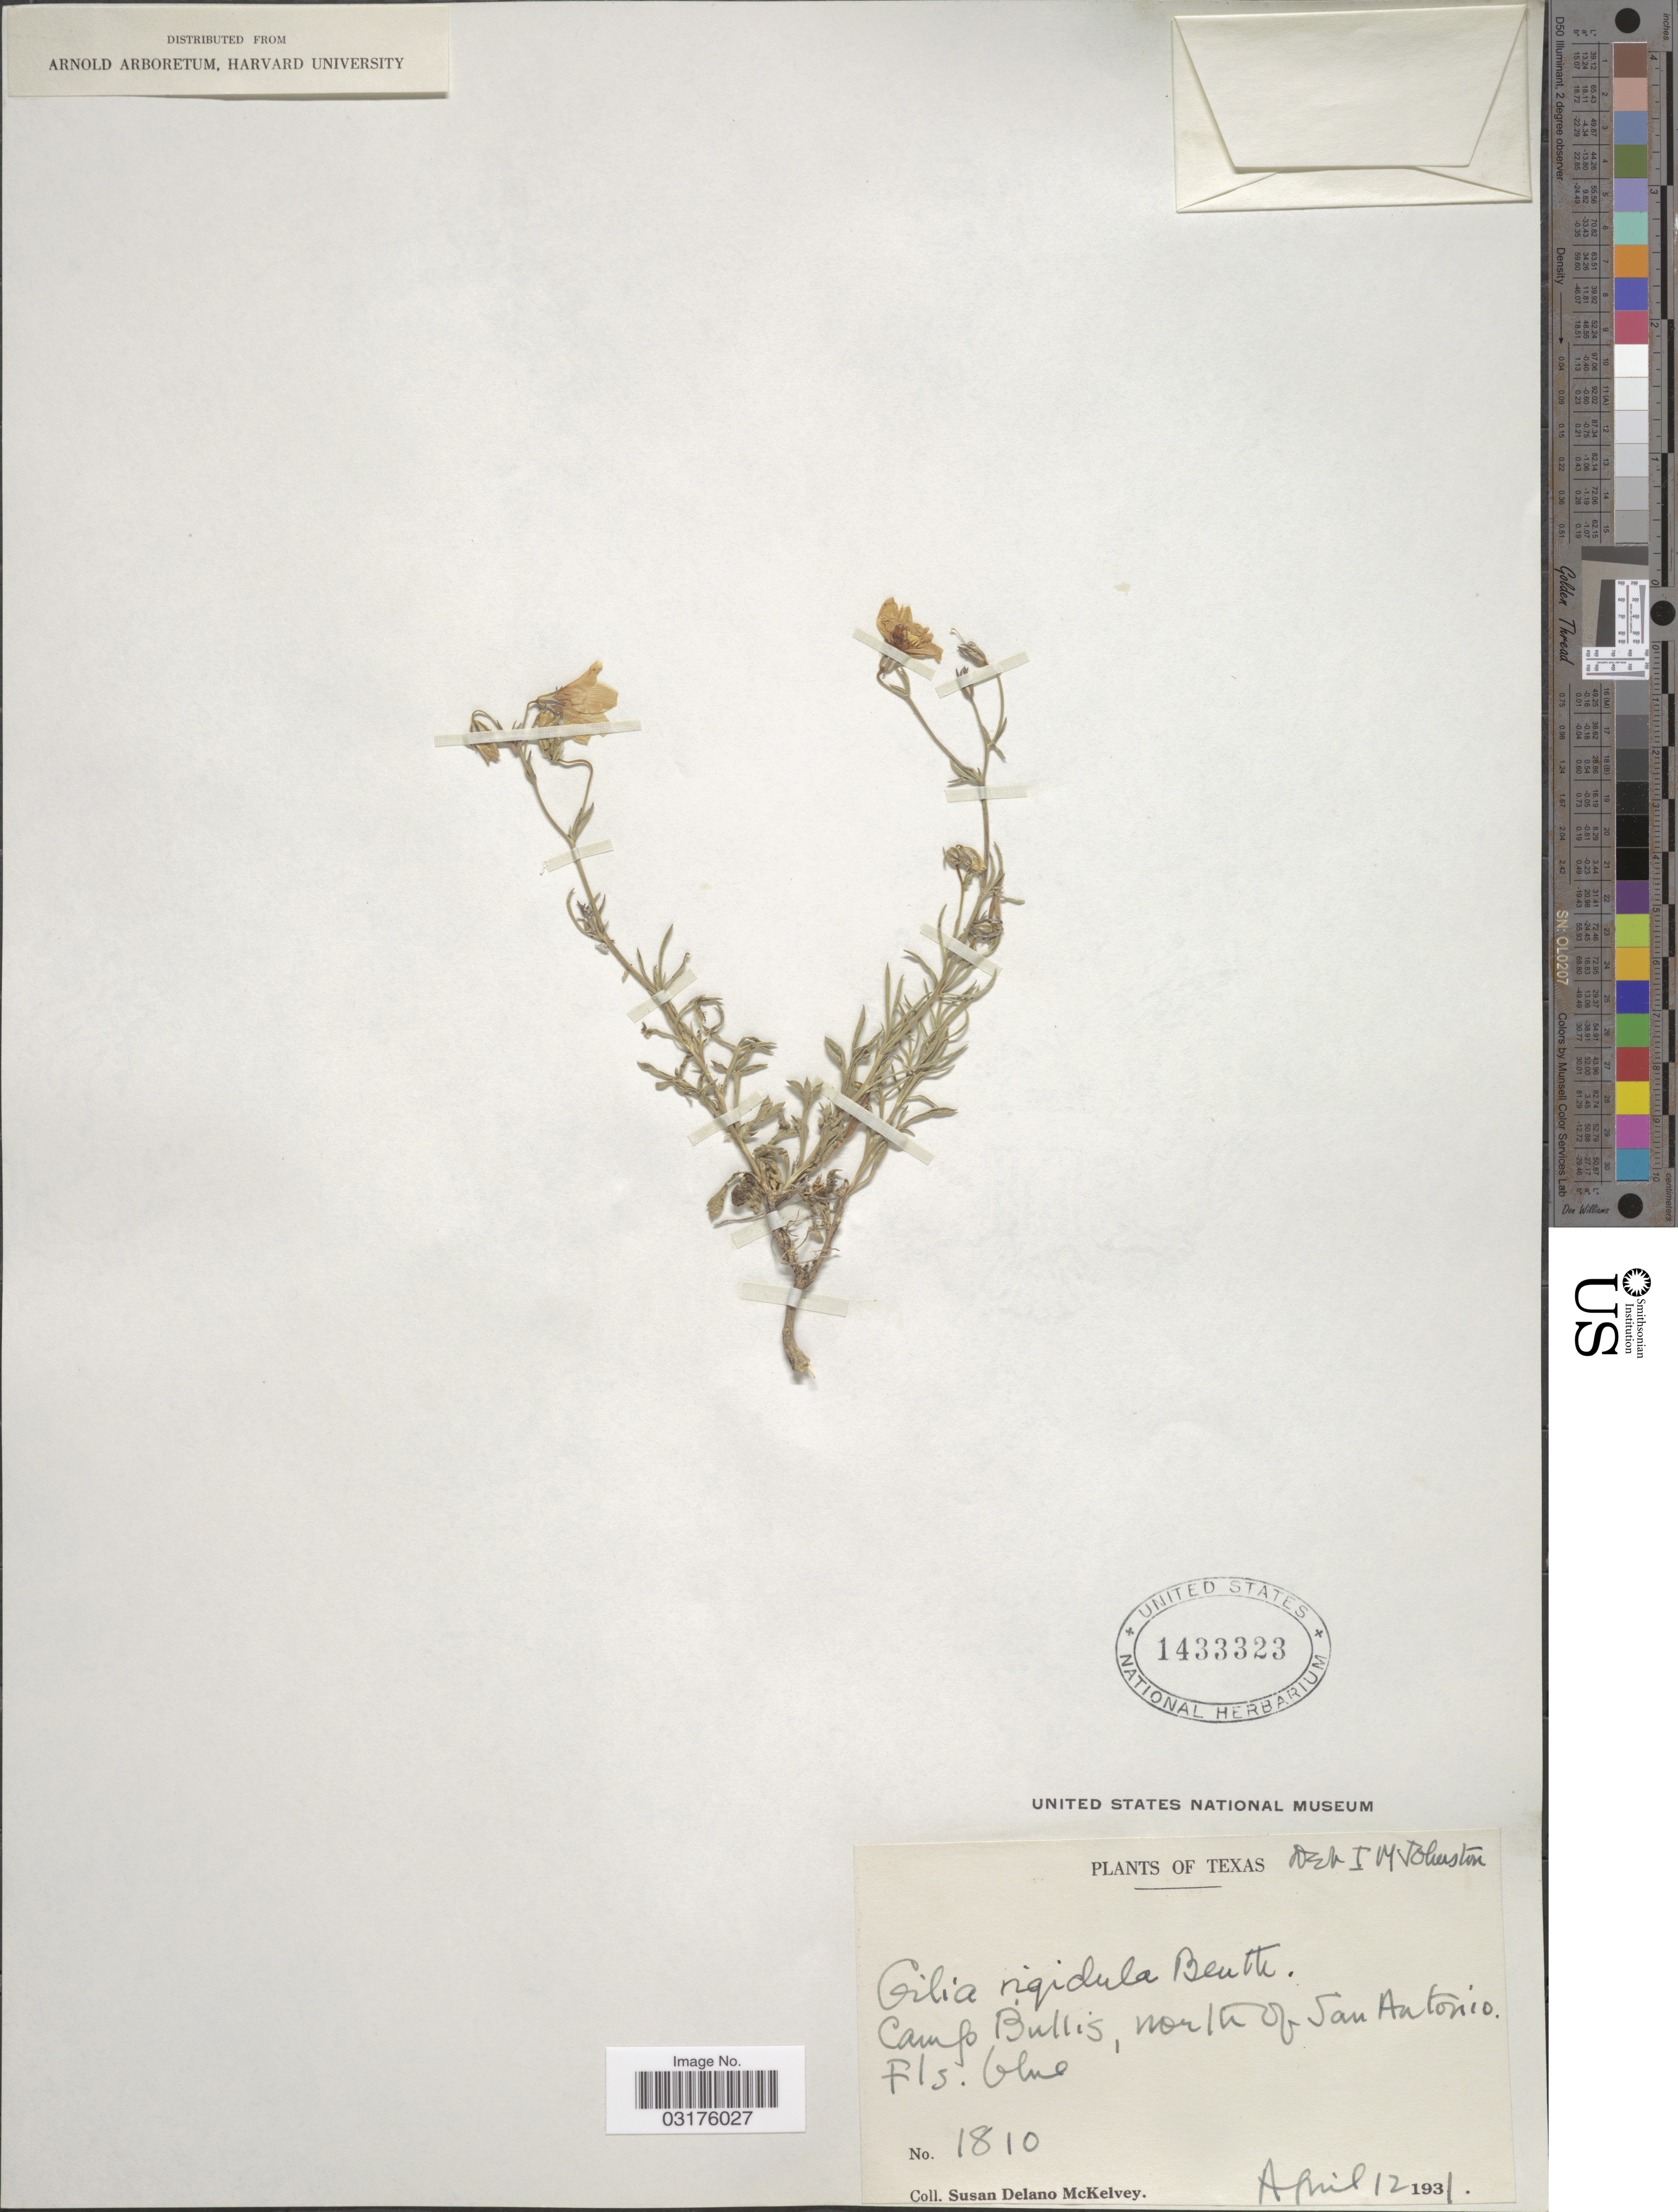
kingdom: Plantae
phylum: Tracheophyta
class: Magnoliopsida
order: Ericales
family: Polemoniaceae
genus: Giliastrum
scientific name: Giliastrum rigidulum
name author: (Benth.) Rydb.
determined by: Strong, Mark T., (BOT), Smithsonian Institution - National Museum of Natural History (UNITED STATES)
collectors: S. A. McKelvey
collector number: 1810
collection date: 1931-04-12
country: United States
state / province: Texas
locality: Camp Bullis, North of San Antonio.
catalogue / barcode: US 1433323